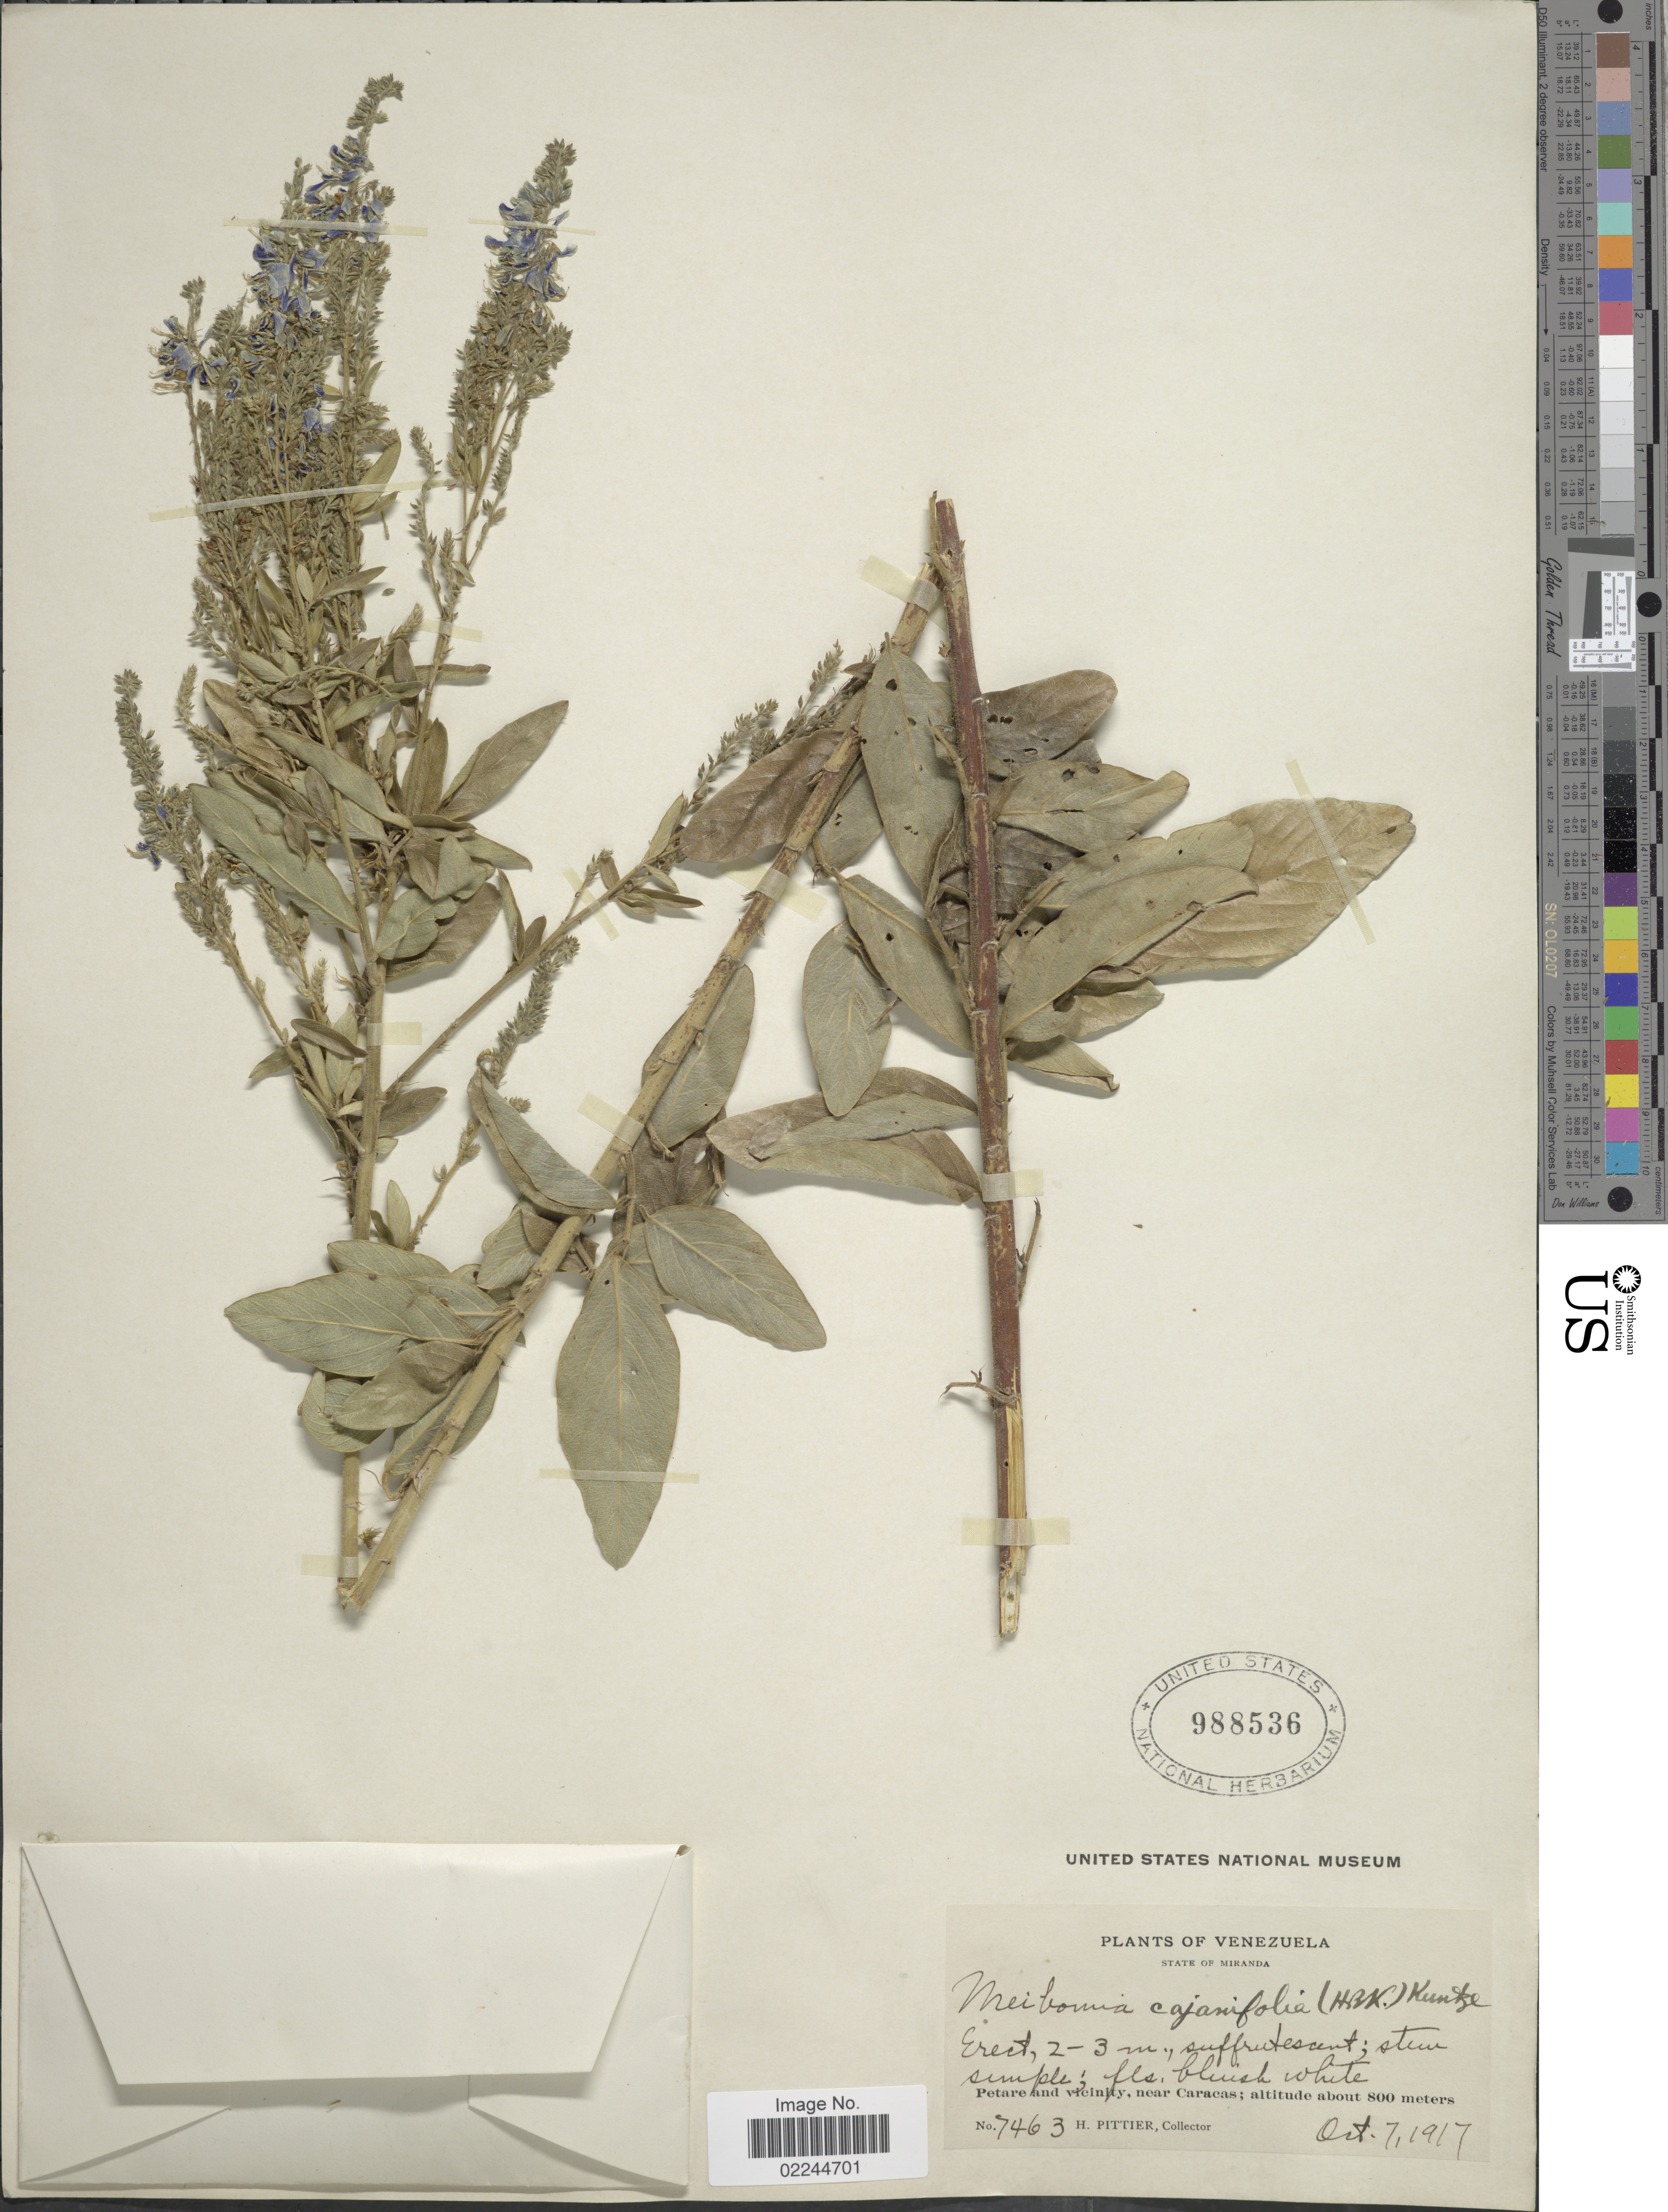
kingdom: Plantae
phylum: Tracheophyta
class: Magnoliopsida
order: Fabales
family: Fabaceae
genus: Desmodium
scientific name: Desmodium cajanifolium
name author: (Kunth) DC.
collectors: H. F. Pittier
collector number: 7463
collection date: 1917-10-07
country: Venezuela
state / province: Miranda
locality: Petare and Vicinity, near Caracas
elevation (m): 800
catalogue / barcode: US 988536